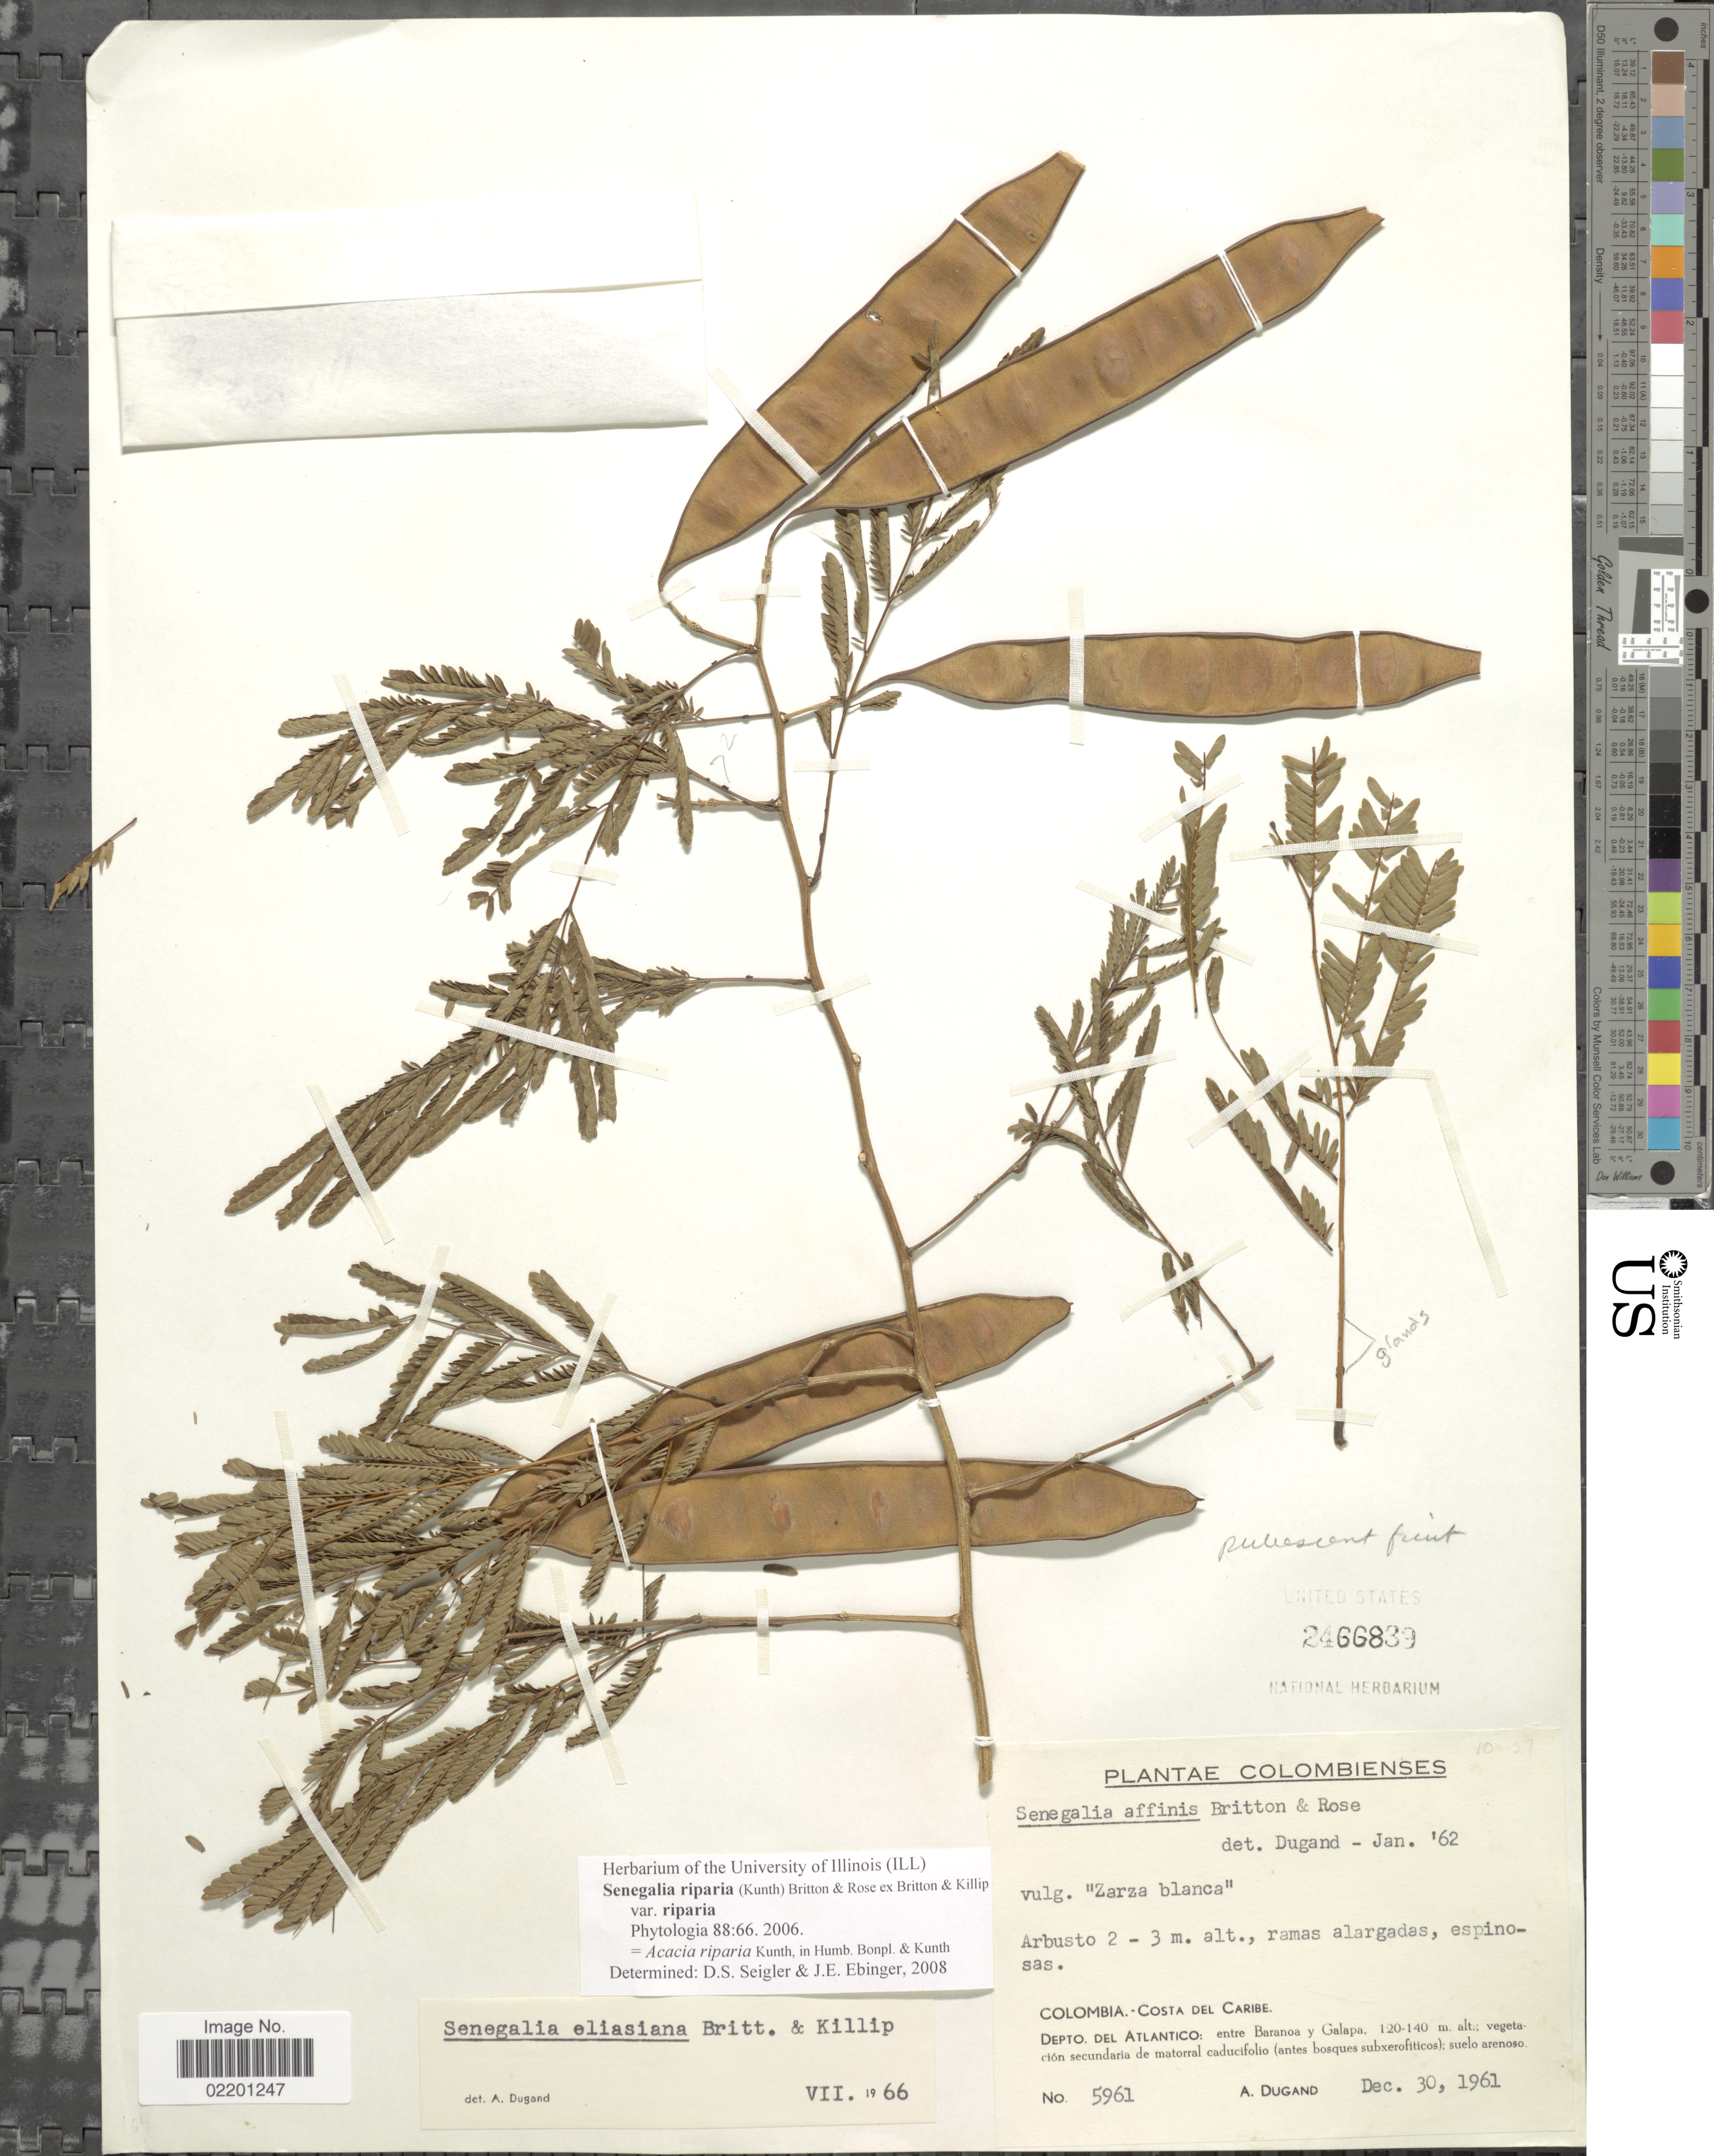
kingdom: Plantae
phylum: Tracheophyta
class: Magnoliopsida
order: Fabales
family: Fabaceae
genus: Senegalia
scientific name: Senegalia riparia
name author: (Kunth) Britton & Rose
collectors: A. Dugand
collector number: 5961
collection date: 1961-12-30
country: Colombia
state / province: Atlántico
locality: Colombia: Costa del Caribe, Depto. del Atlantico: entre Baranoa y Galapa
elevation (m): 120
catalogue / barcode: US 2466839